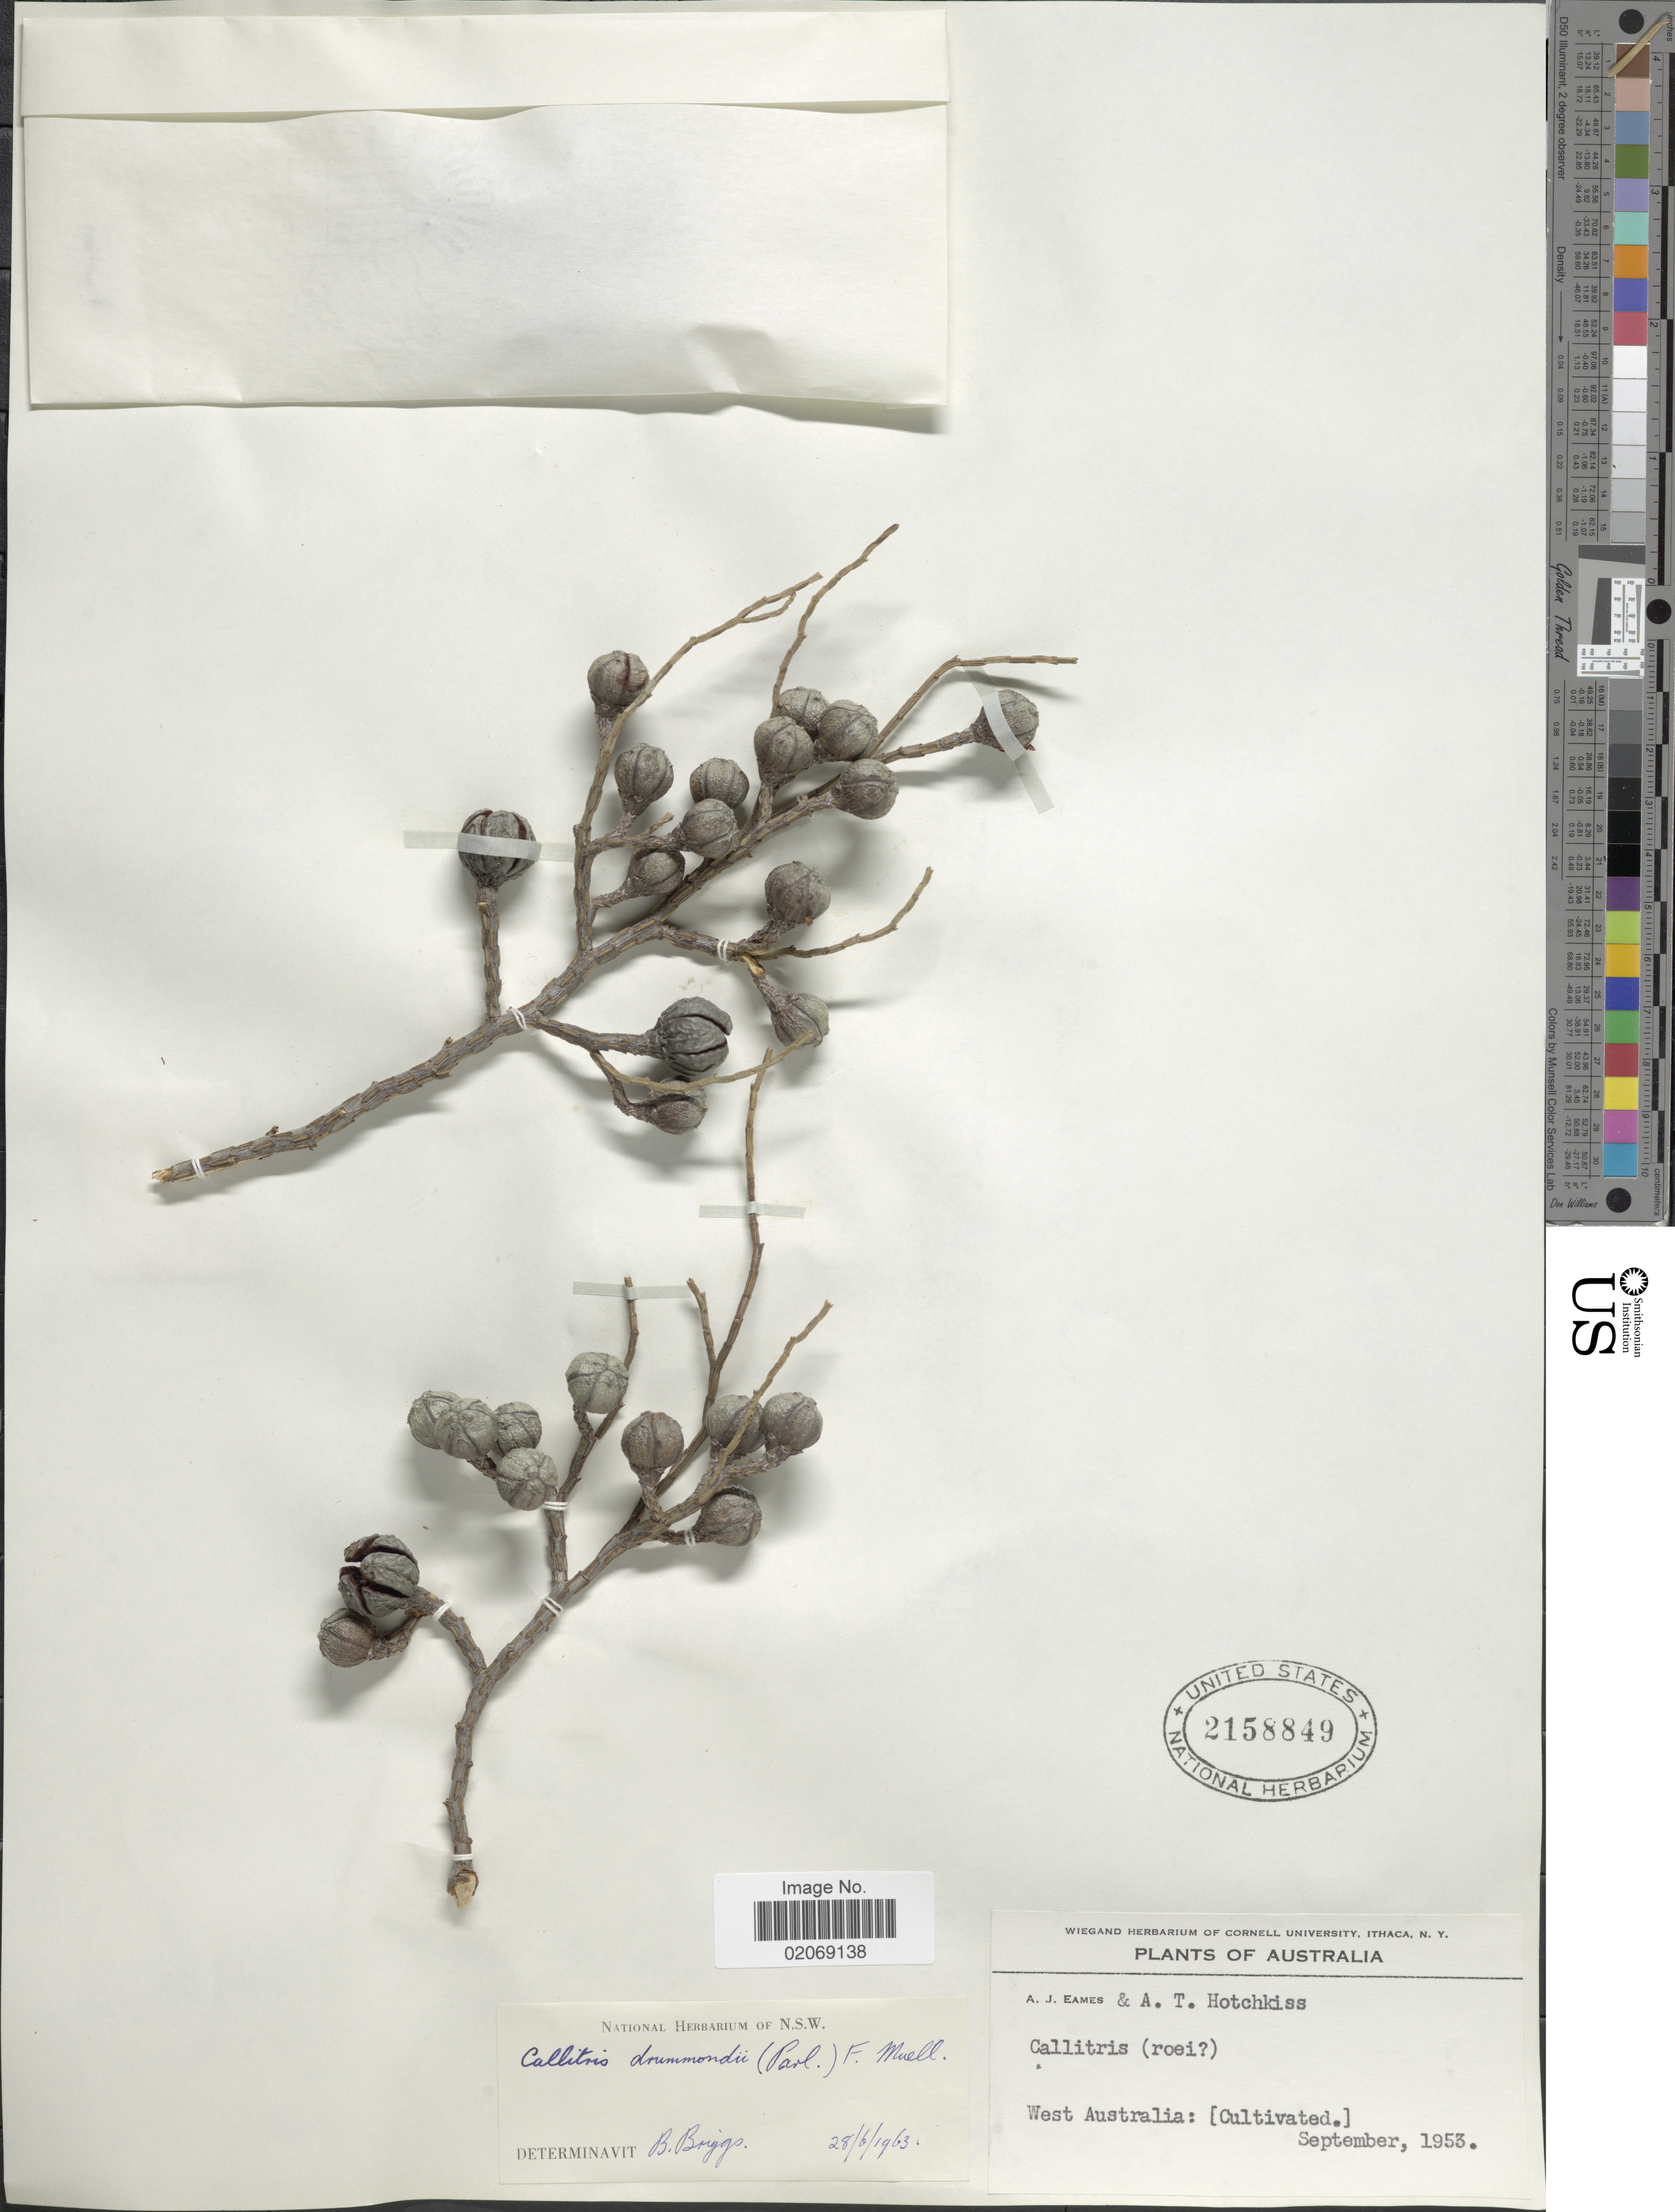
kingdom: Plantae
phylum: Tracheophyta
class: Pinopsida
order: Pinales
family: Cupressaceae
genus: Callitris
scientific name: Callitris drummondii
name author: (Parl.) F. Muell.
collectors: A. J. Eames & A. Hotchkiss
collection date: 1953-09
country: Australia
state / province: Western Australia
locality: West Australia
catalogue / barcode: US 2158849